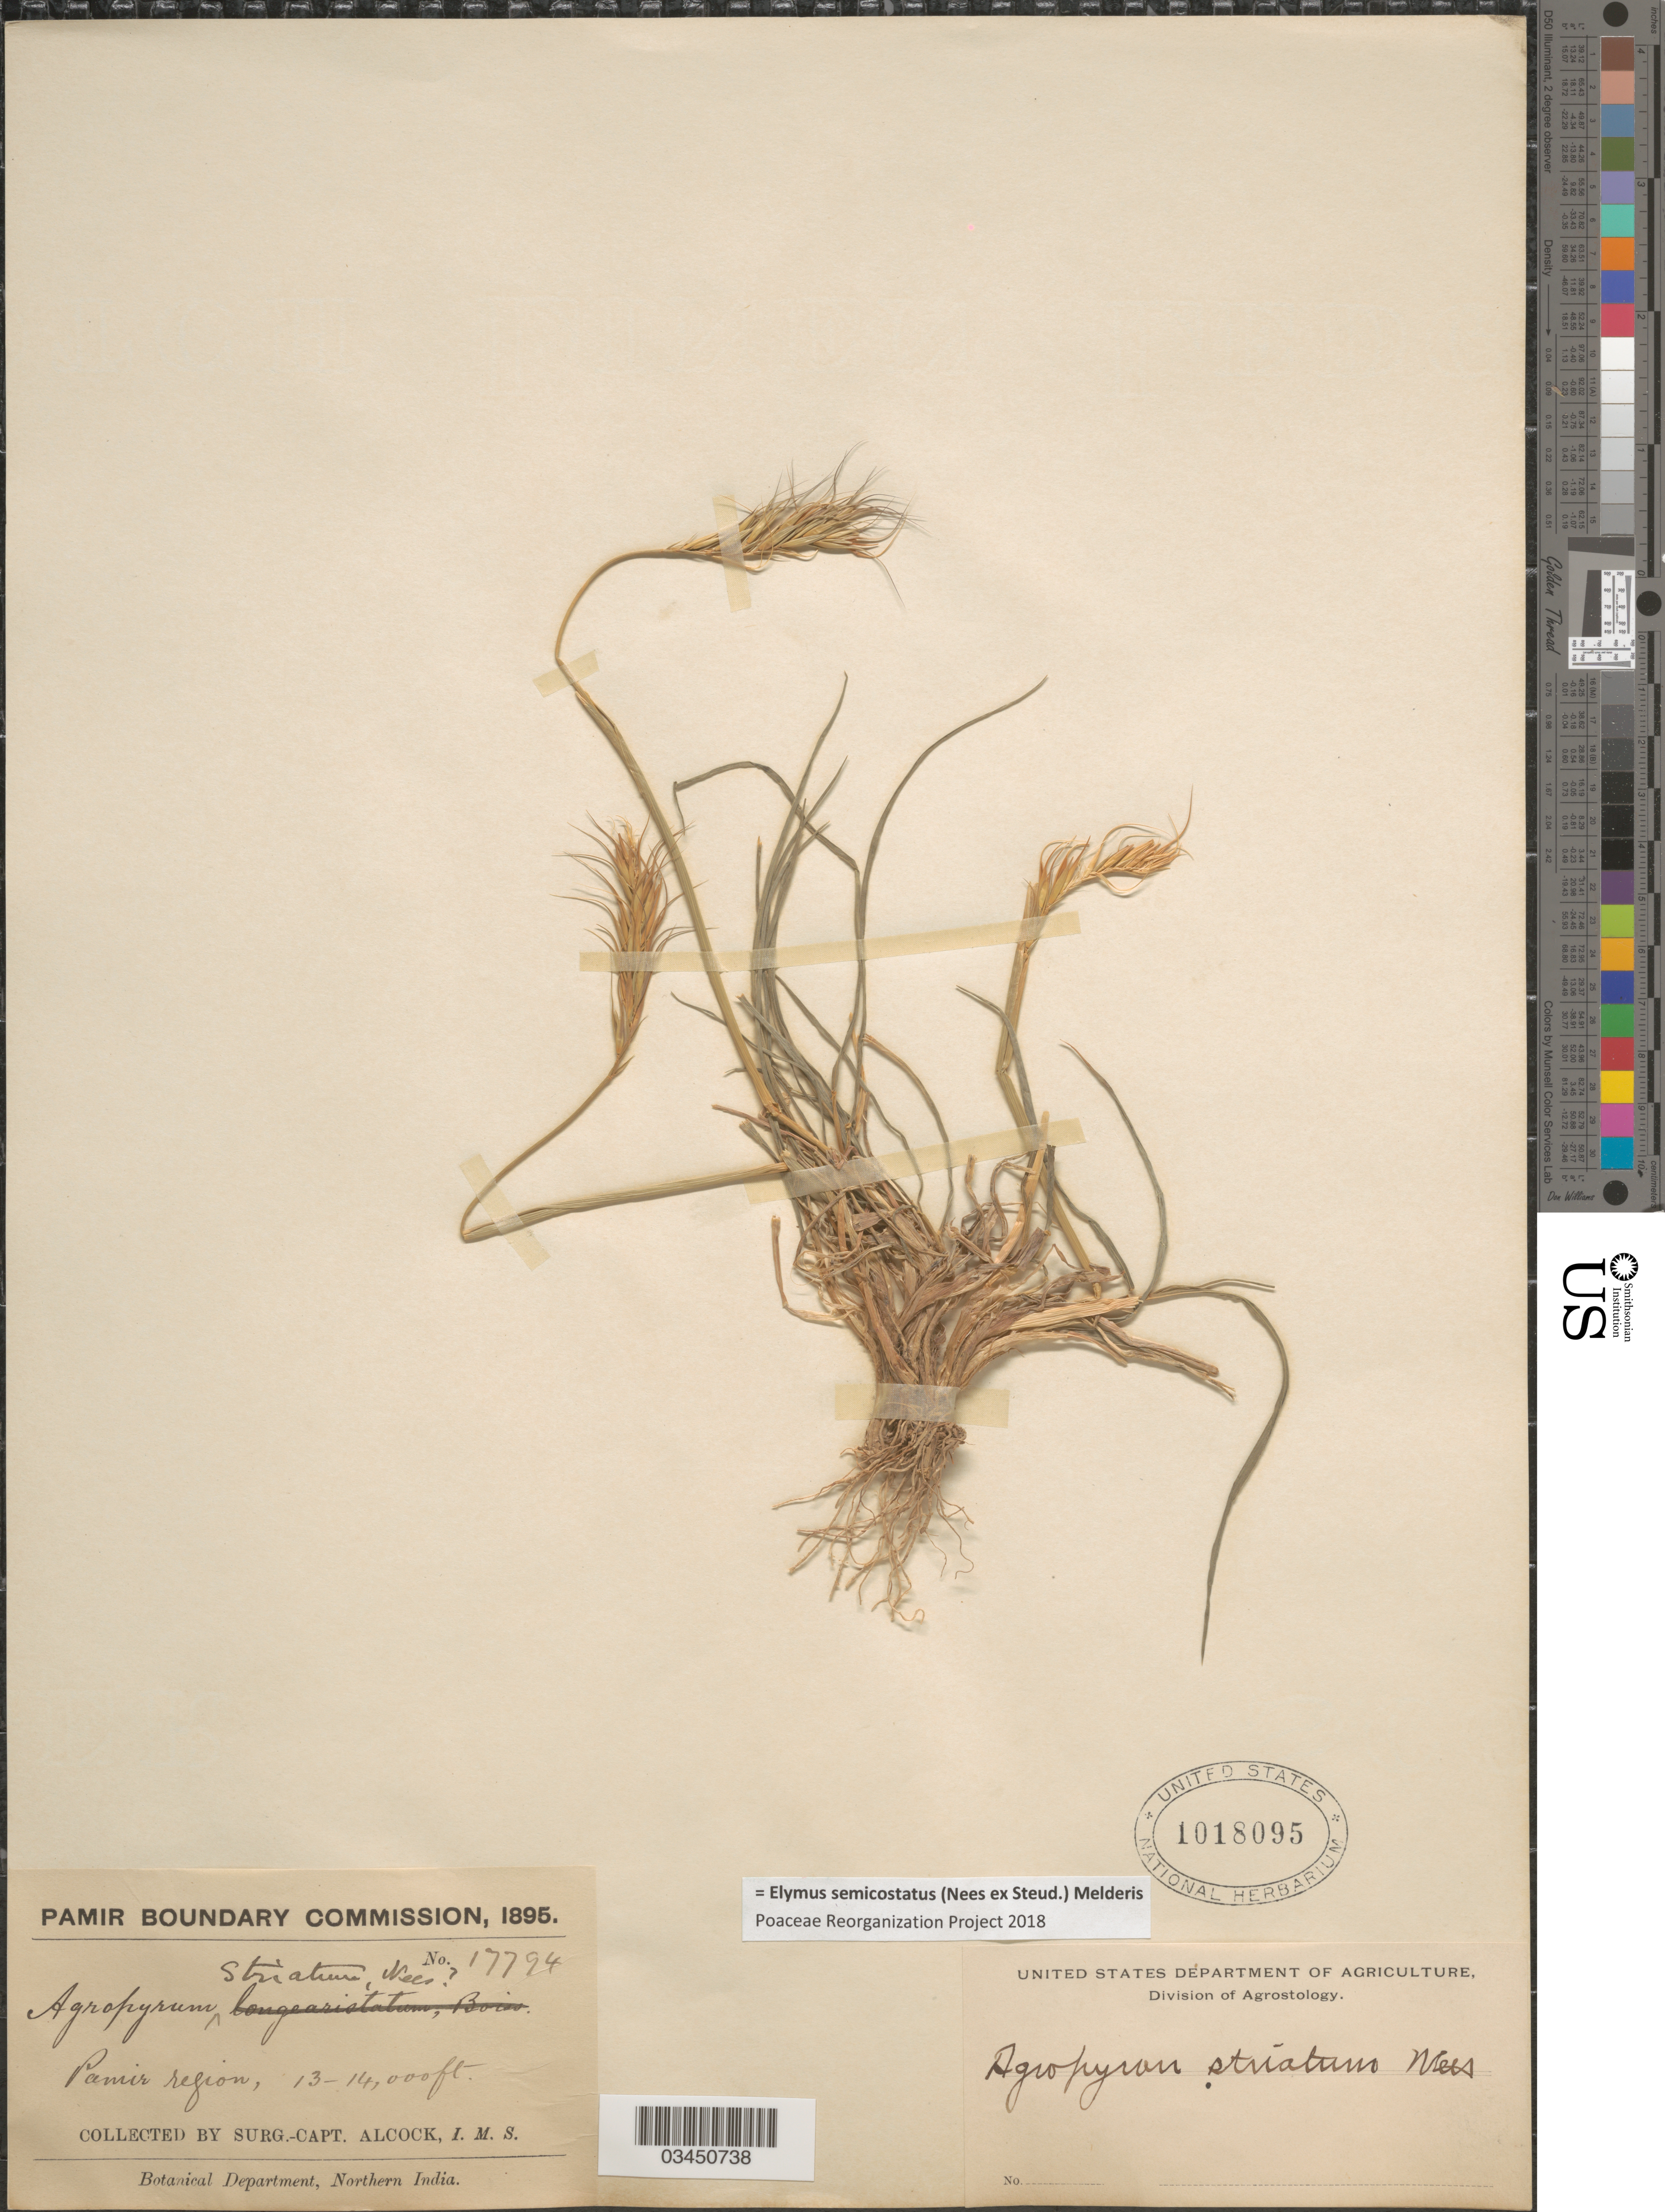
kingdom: Plantae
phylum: Tracheophyta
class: Liliopsida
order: Poales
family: Poaceae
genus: Elymus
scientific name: Elymus semicostatus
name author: (Nees ex Steud.) Melderis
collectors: Surg. -Capt. Alcock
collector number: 17794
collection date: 1895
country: India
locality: Pamir region.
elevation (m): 3962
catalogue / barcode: US 1018095